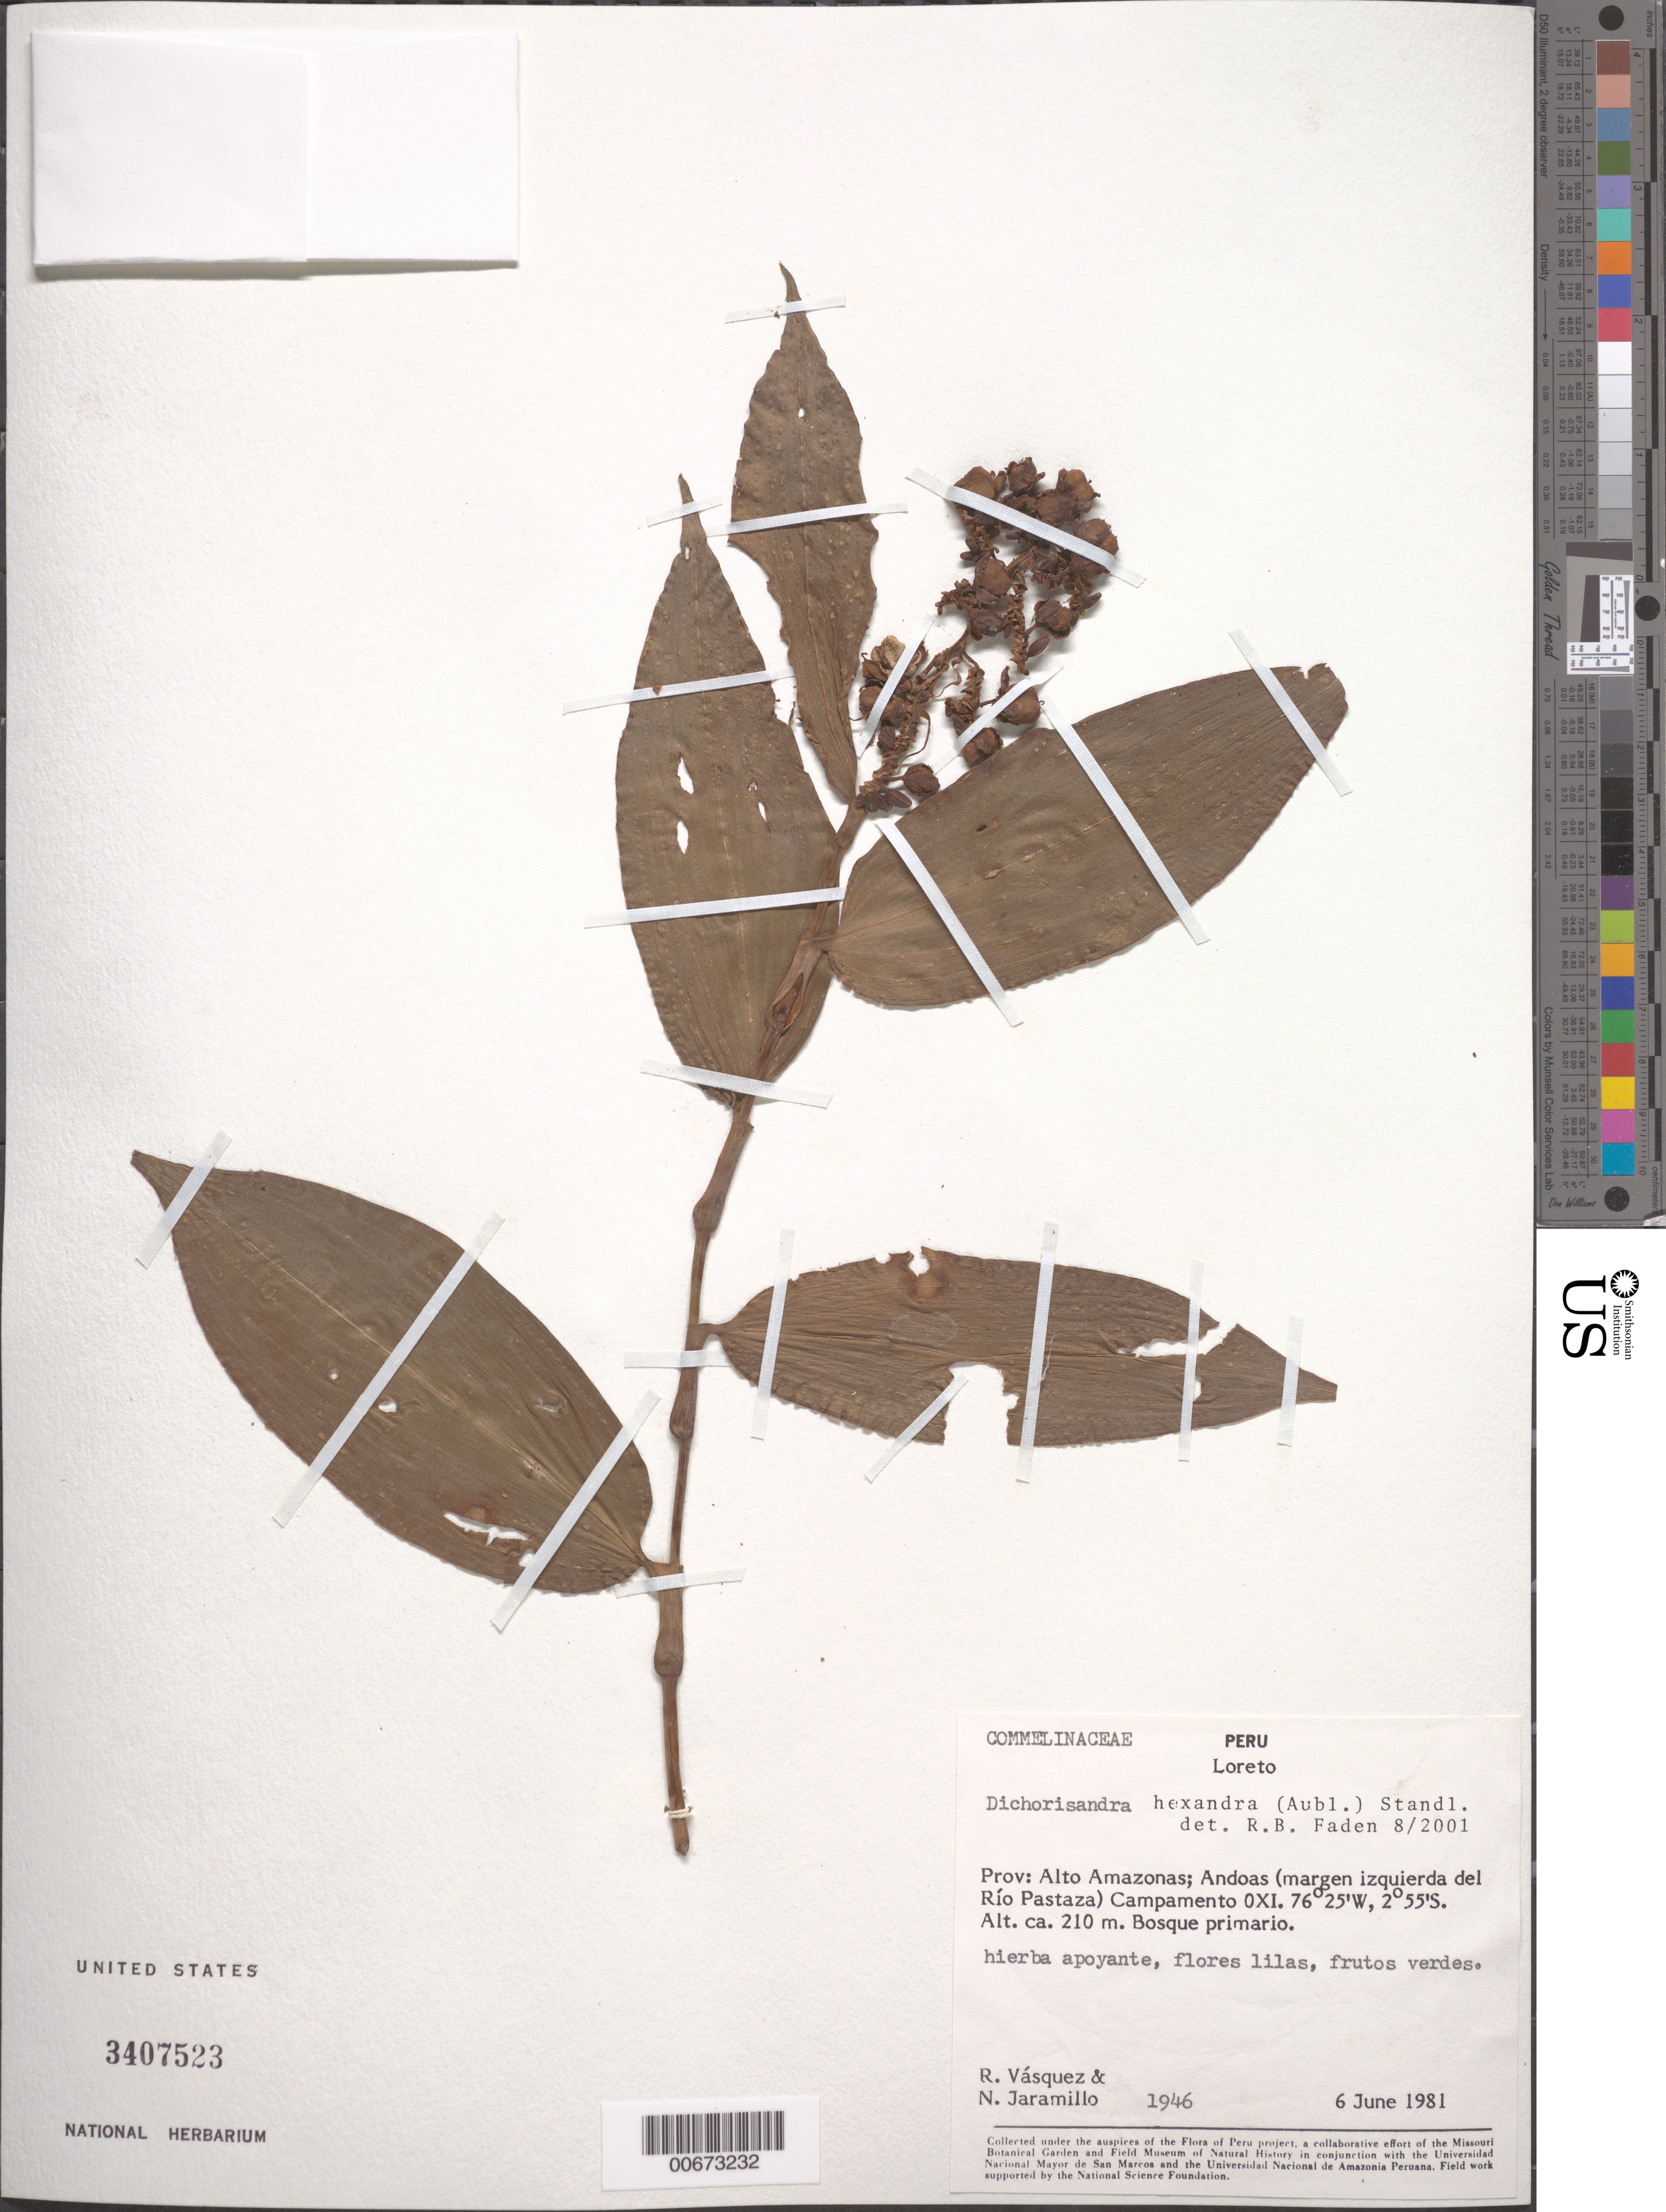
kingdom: Plantae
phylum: Tracheophyta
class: Liliopsida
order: Commelinales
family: Commelinaceae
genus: Dichorisandra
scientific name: Dichorisandra hexandra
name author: (Aubl.) Standl.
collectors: R. Vasquez & N. Jaramillo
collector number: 1946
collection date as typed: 06 Jun 1981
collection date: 1981-06-06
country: Peru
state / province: Loreto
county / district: Alto Amazonas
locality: Andoas, Campamento.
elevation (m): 210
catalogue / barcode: US 3407523